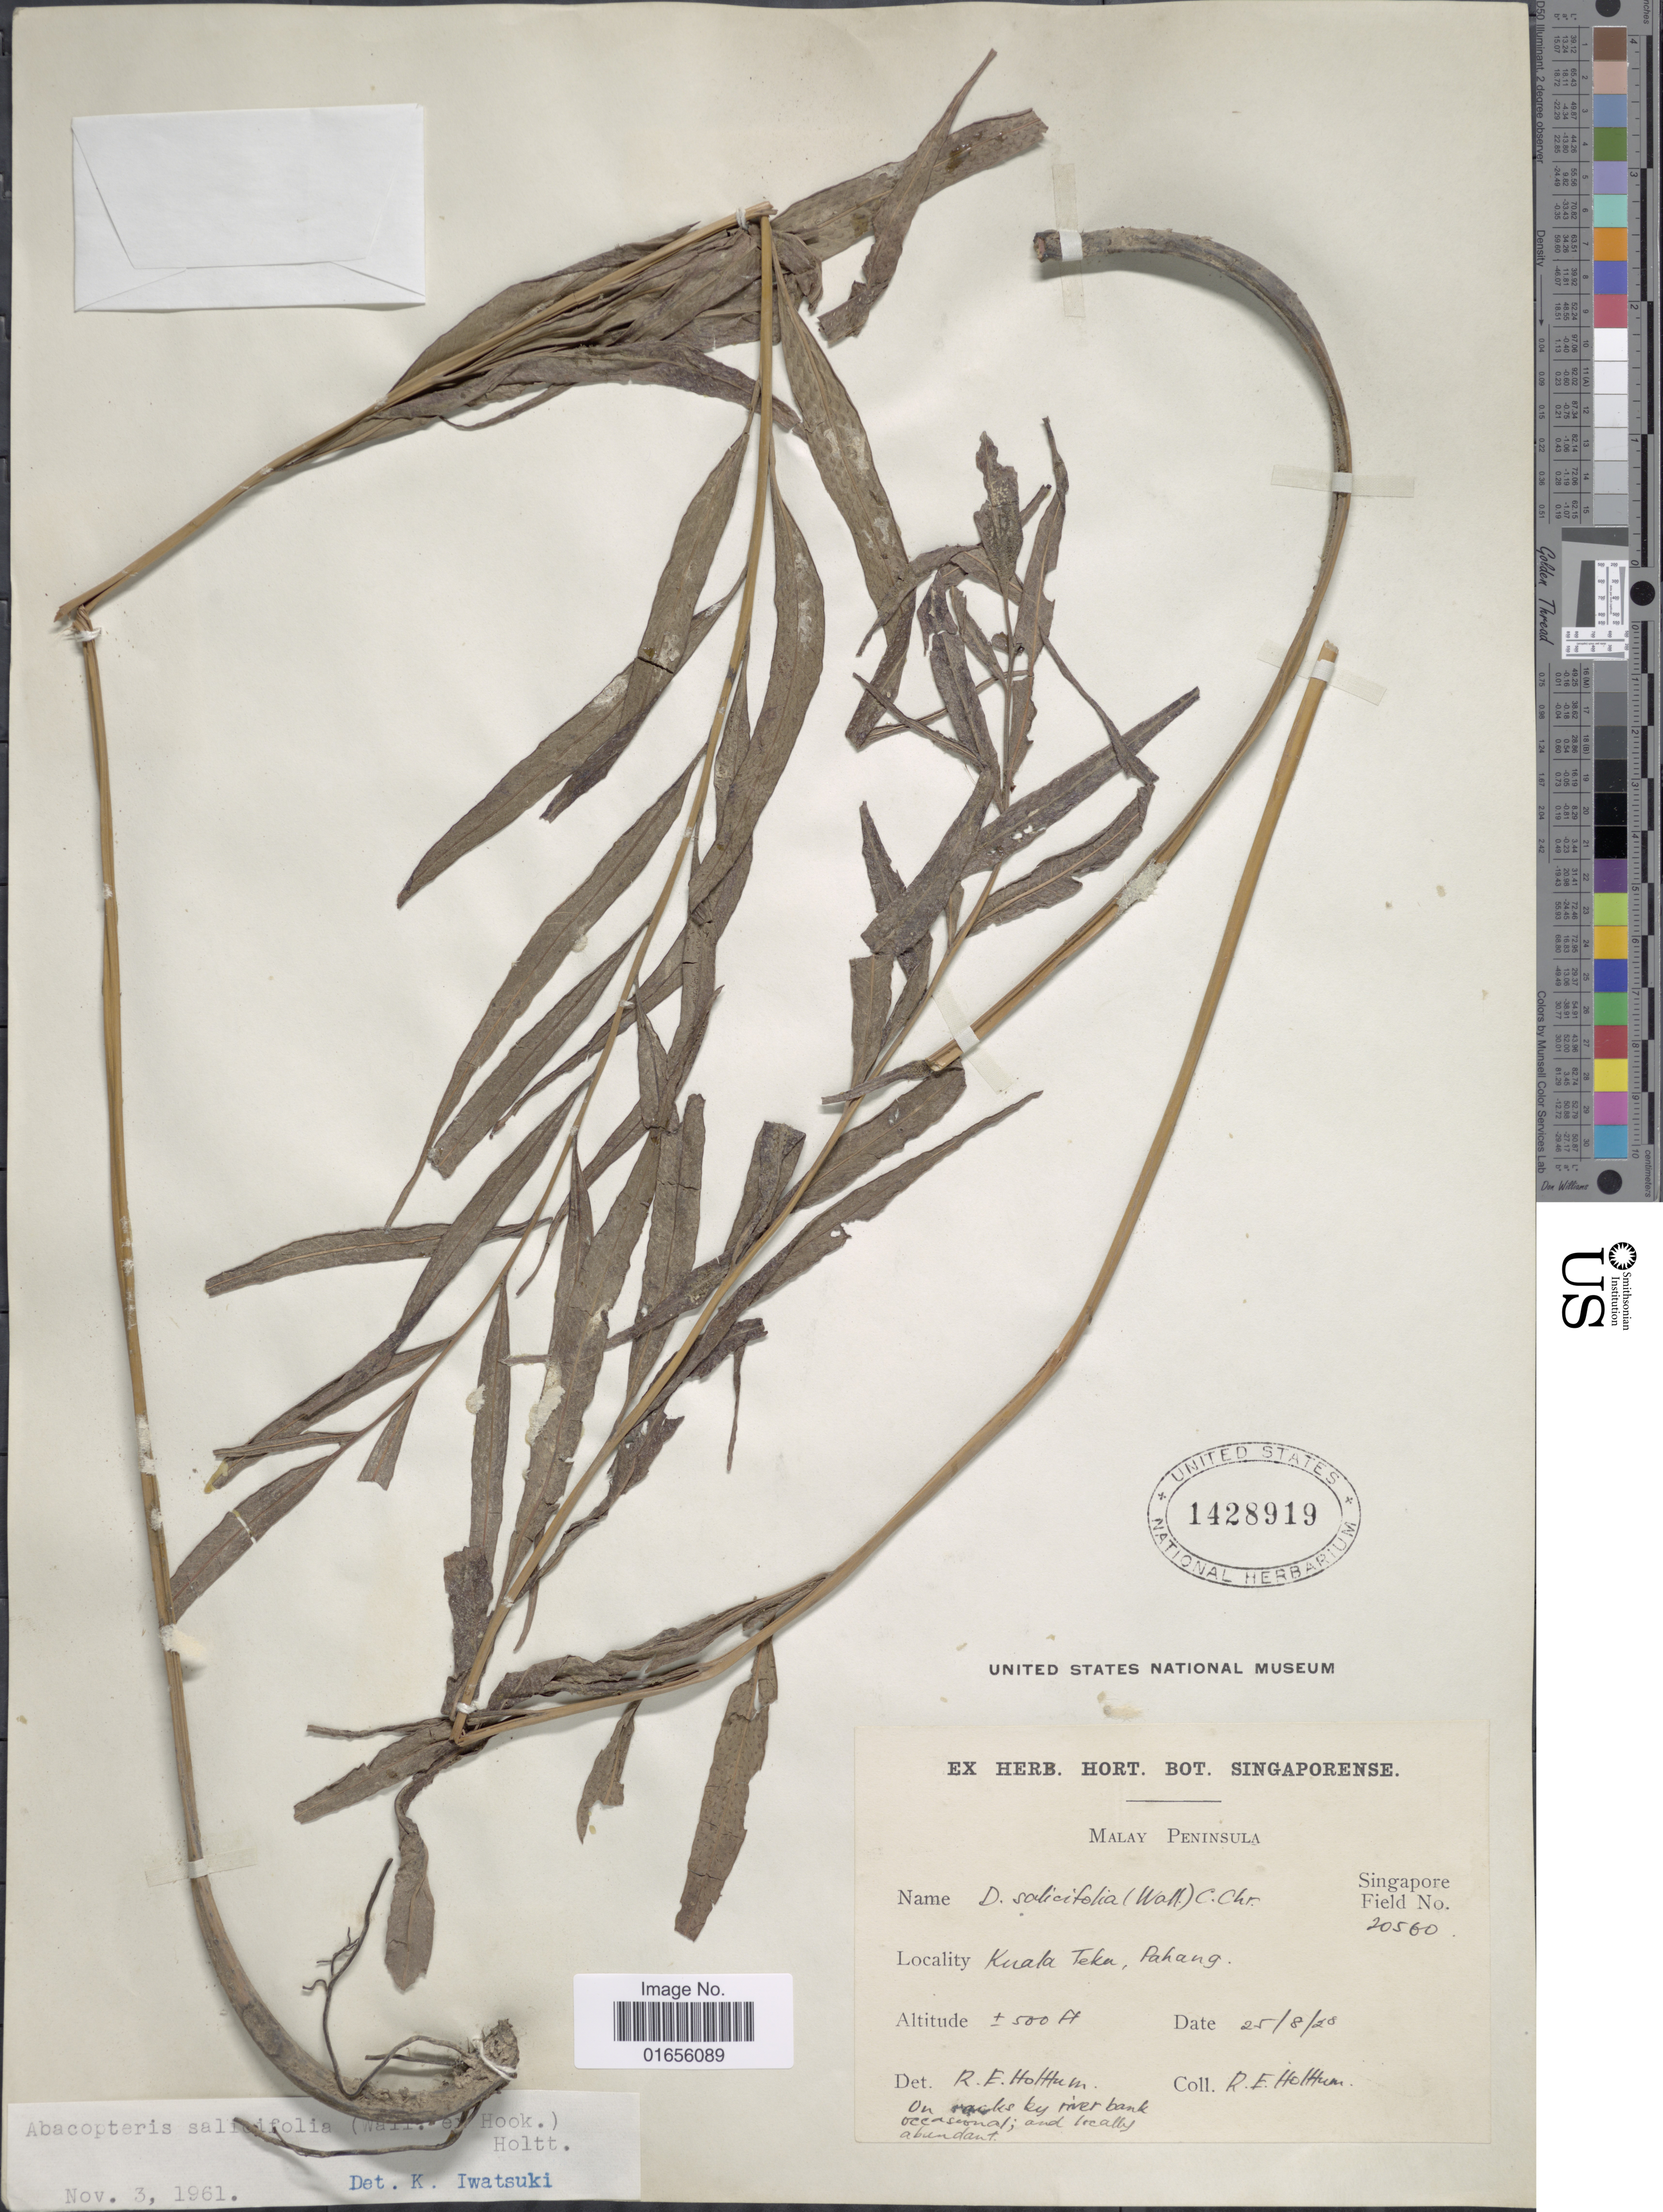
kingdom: Plantae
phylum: Tracheophyta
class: Polypodiopsida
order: Polypodiales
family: Thelypteridaceae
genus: Pronephrium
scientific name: Pronephrium salicifolium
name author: (Wall.) Holttum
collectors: R. E. Holttum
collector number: Singapore Filed 20560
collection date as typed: Transcribed d/m/y: 25/8/28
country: Malaysia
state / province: Pahang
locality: Malay Peninsula, Kuala Teka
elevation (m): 152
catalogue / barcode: US 1428919